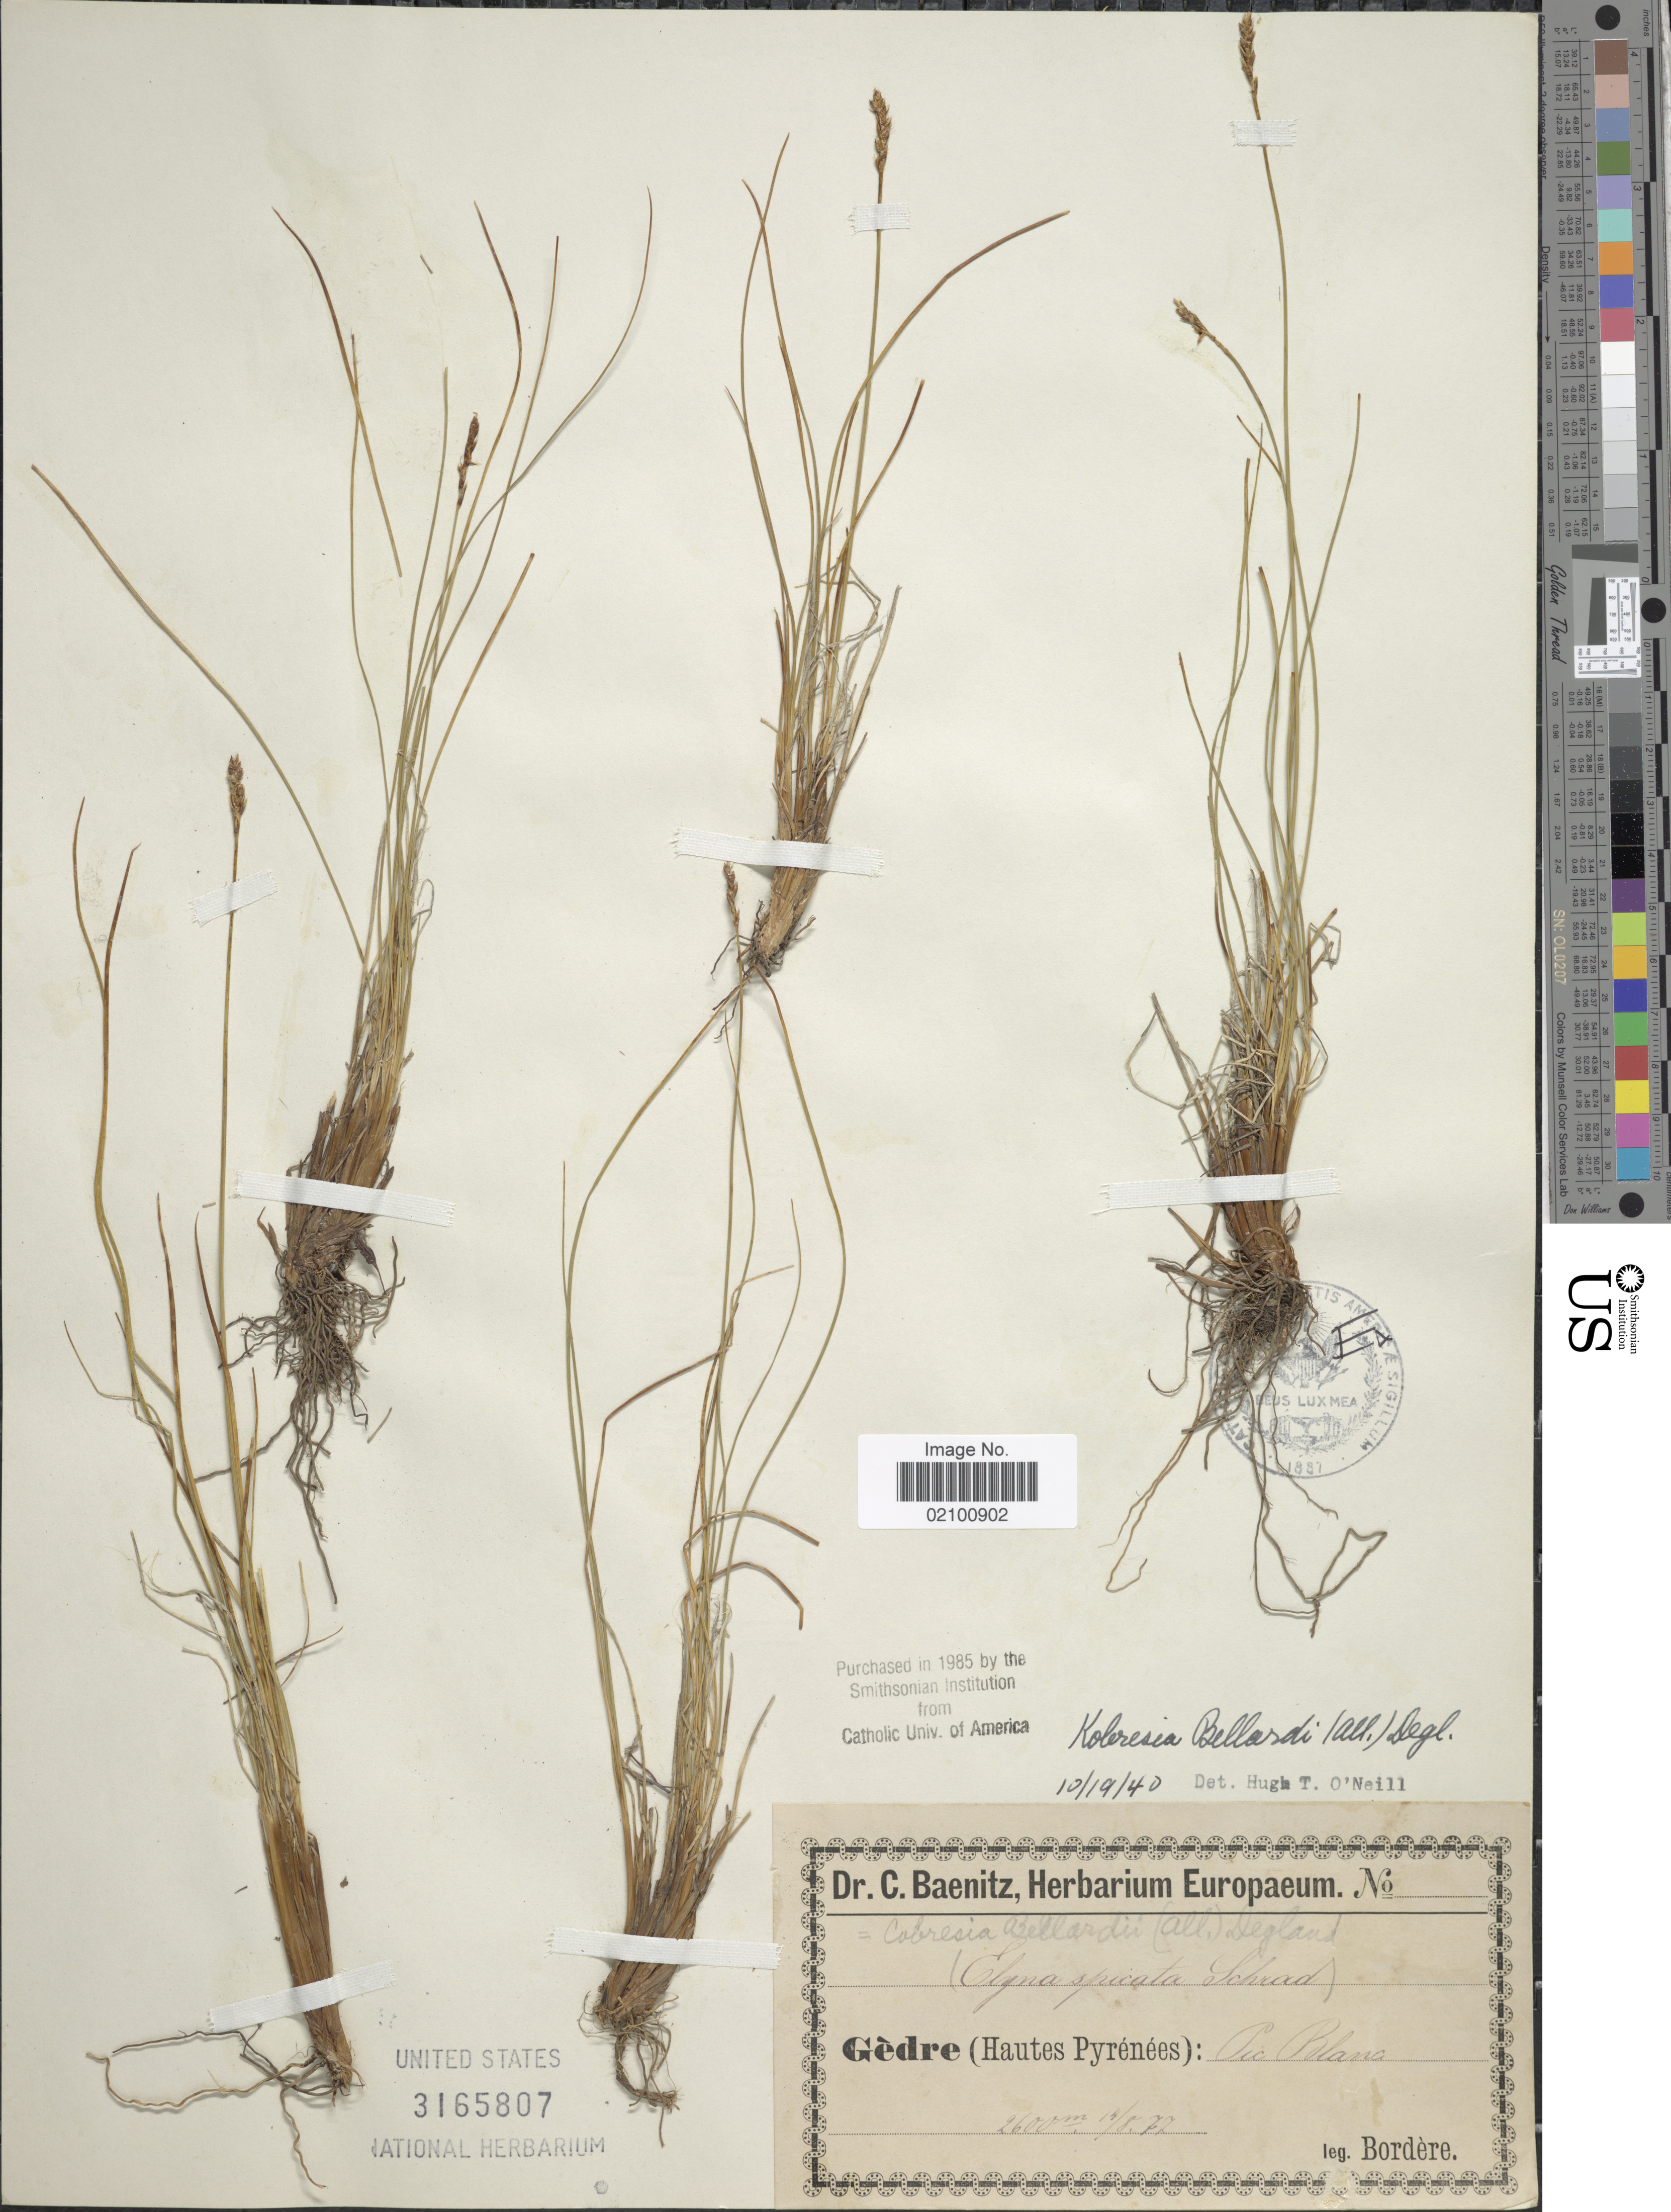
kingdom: Plantae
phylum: Tracheophyta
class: Liliopsida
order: Poales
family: Cyperaceae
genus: Carex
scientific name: Carex myosuroides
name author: Vill.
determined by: Strong, M. T., (US), Smithsonian Institution - National Museum of Natural History (UNITED STATES)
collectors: -. Bordère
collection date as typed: Transcribed d/m/y: 14/8/77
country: France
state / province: Occitanie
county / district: Hautes-Pyrénées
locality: Gedre (Hautes Pyrenees), Pic Blanca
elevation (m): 2600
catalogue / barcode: US 3165807